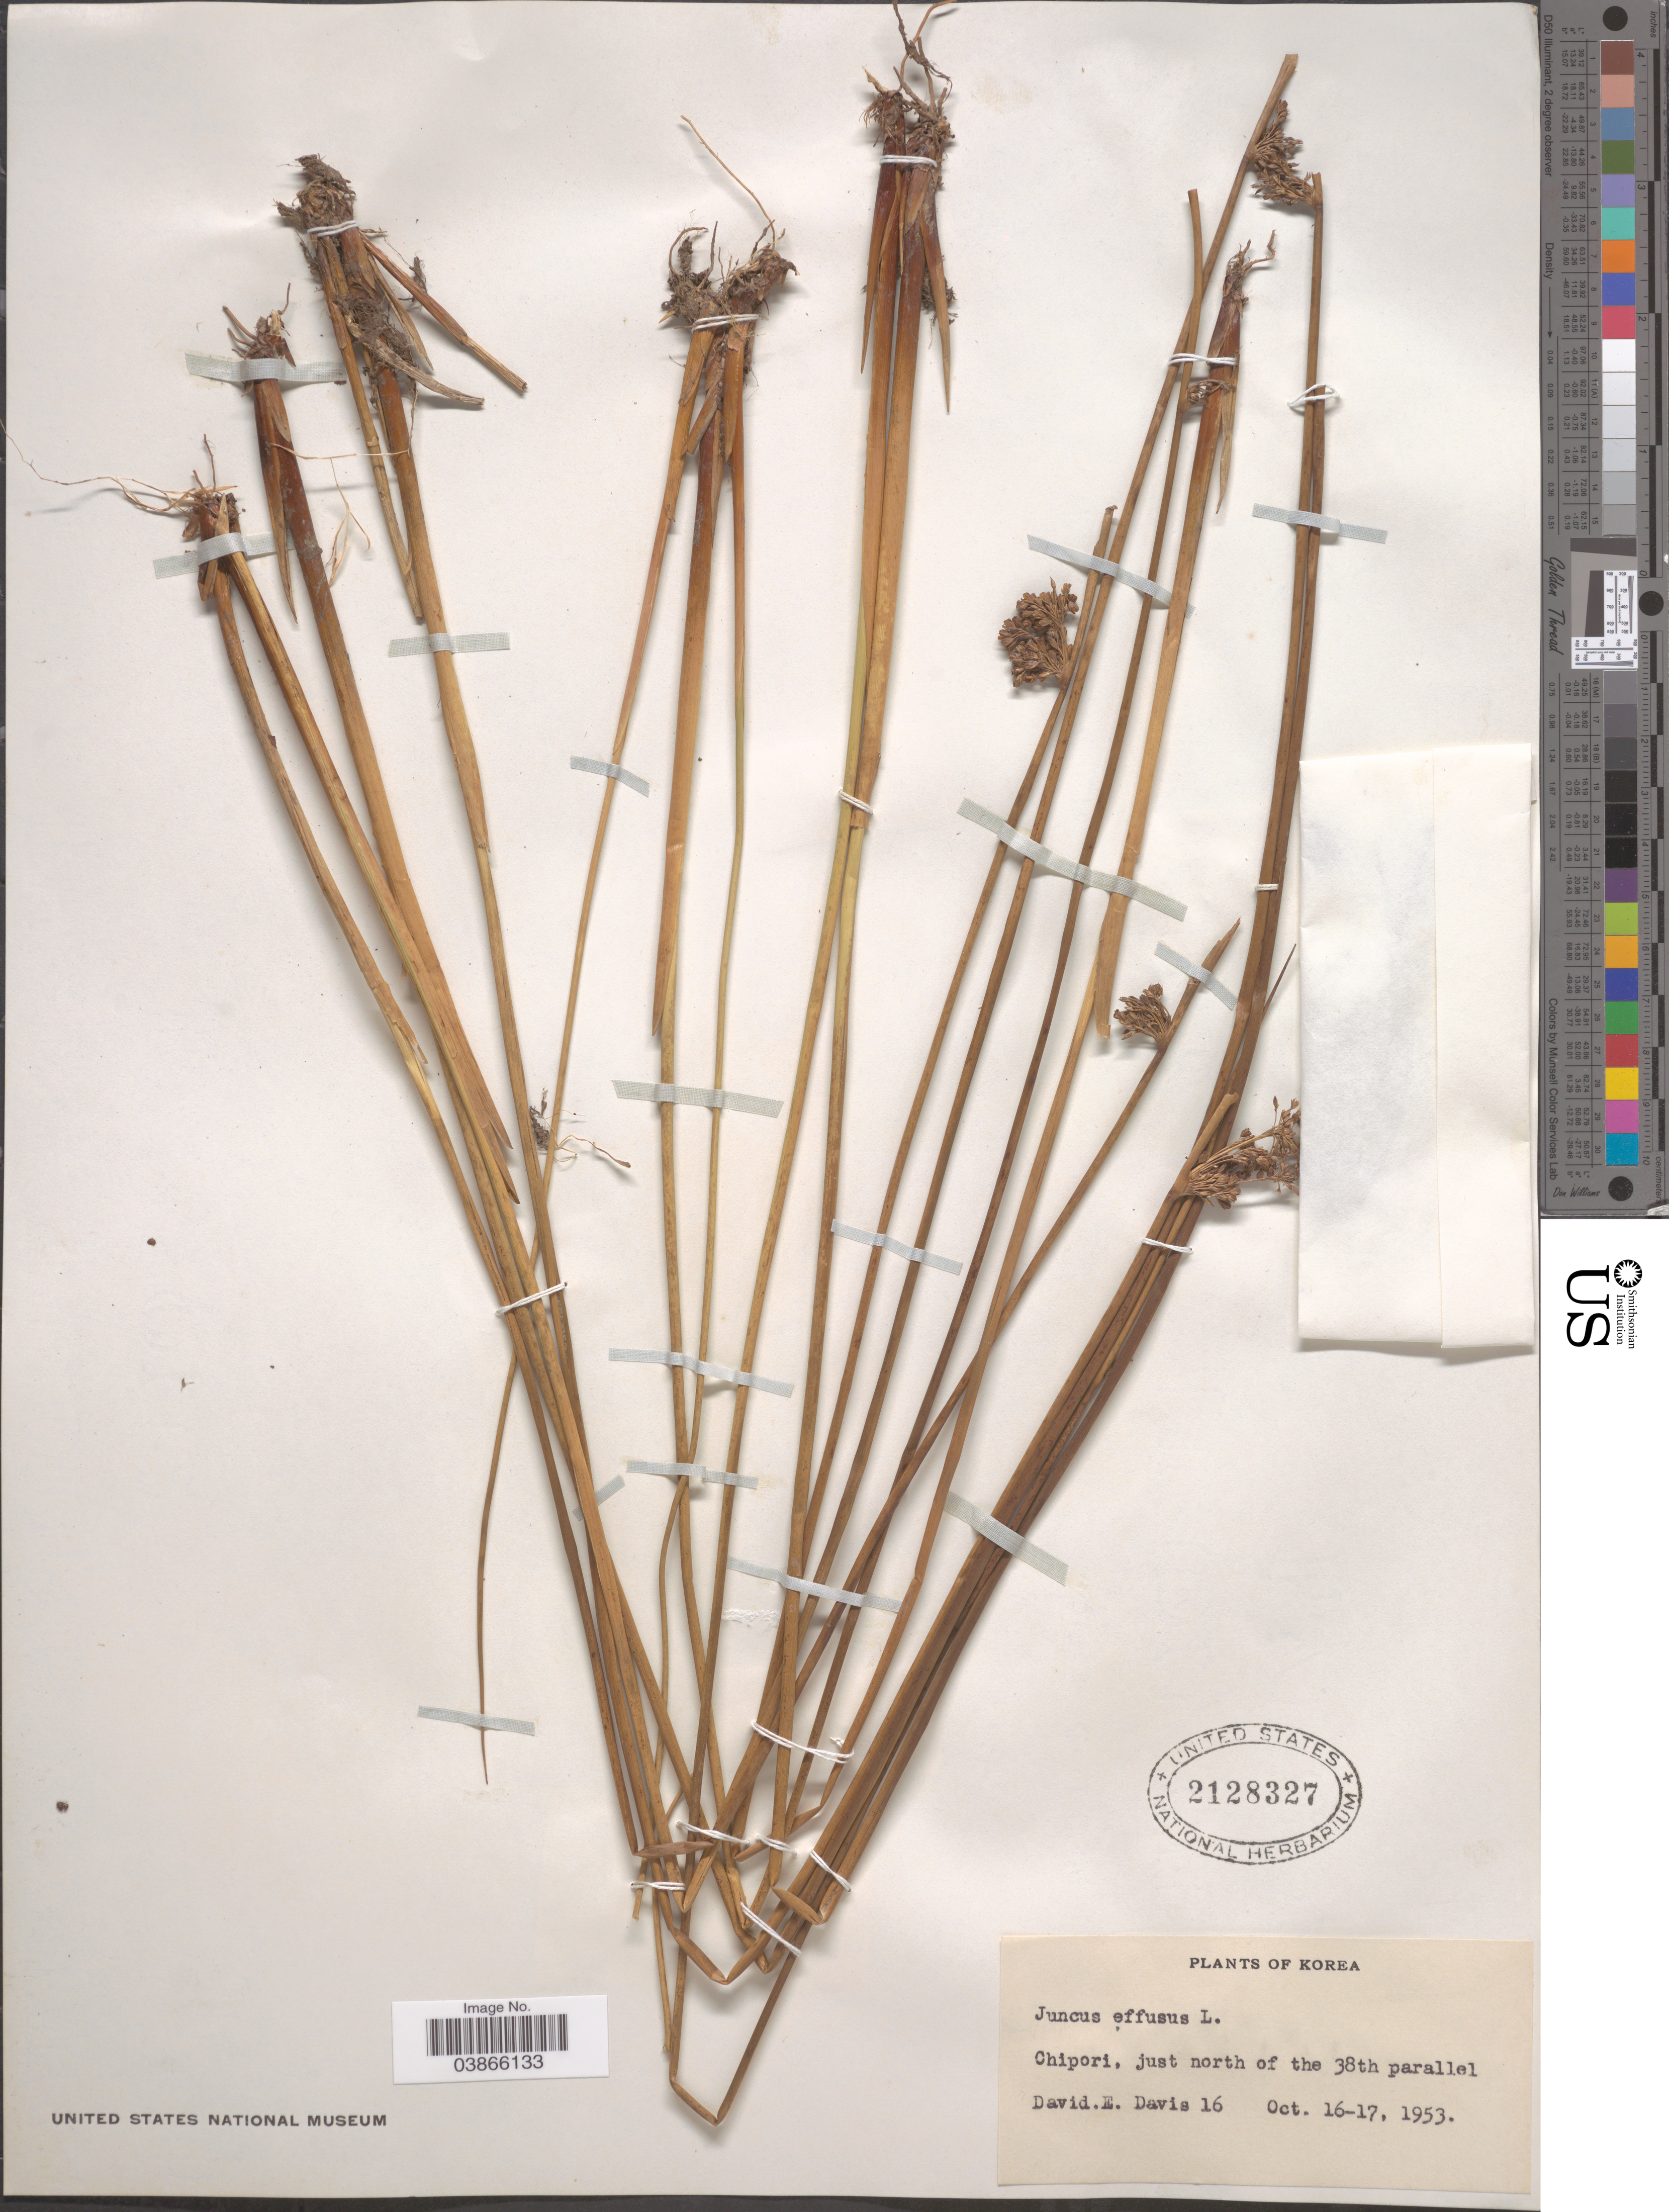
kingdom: Plantae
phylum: Tracheophyta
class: Liliopsida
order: Poales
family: Juncaceae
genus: Juncus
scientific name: Juncus effusus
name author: L.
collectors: D. Davis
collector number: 16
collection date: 1953-10-16/1953-10-17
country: South Korea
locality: Chipori, just north of the 38th parallel.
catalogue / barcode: US 2128327